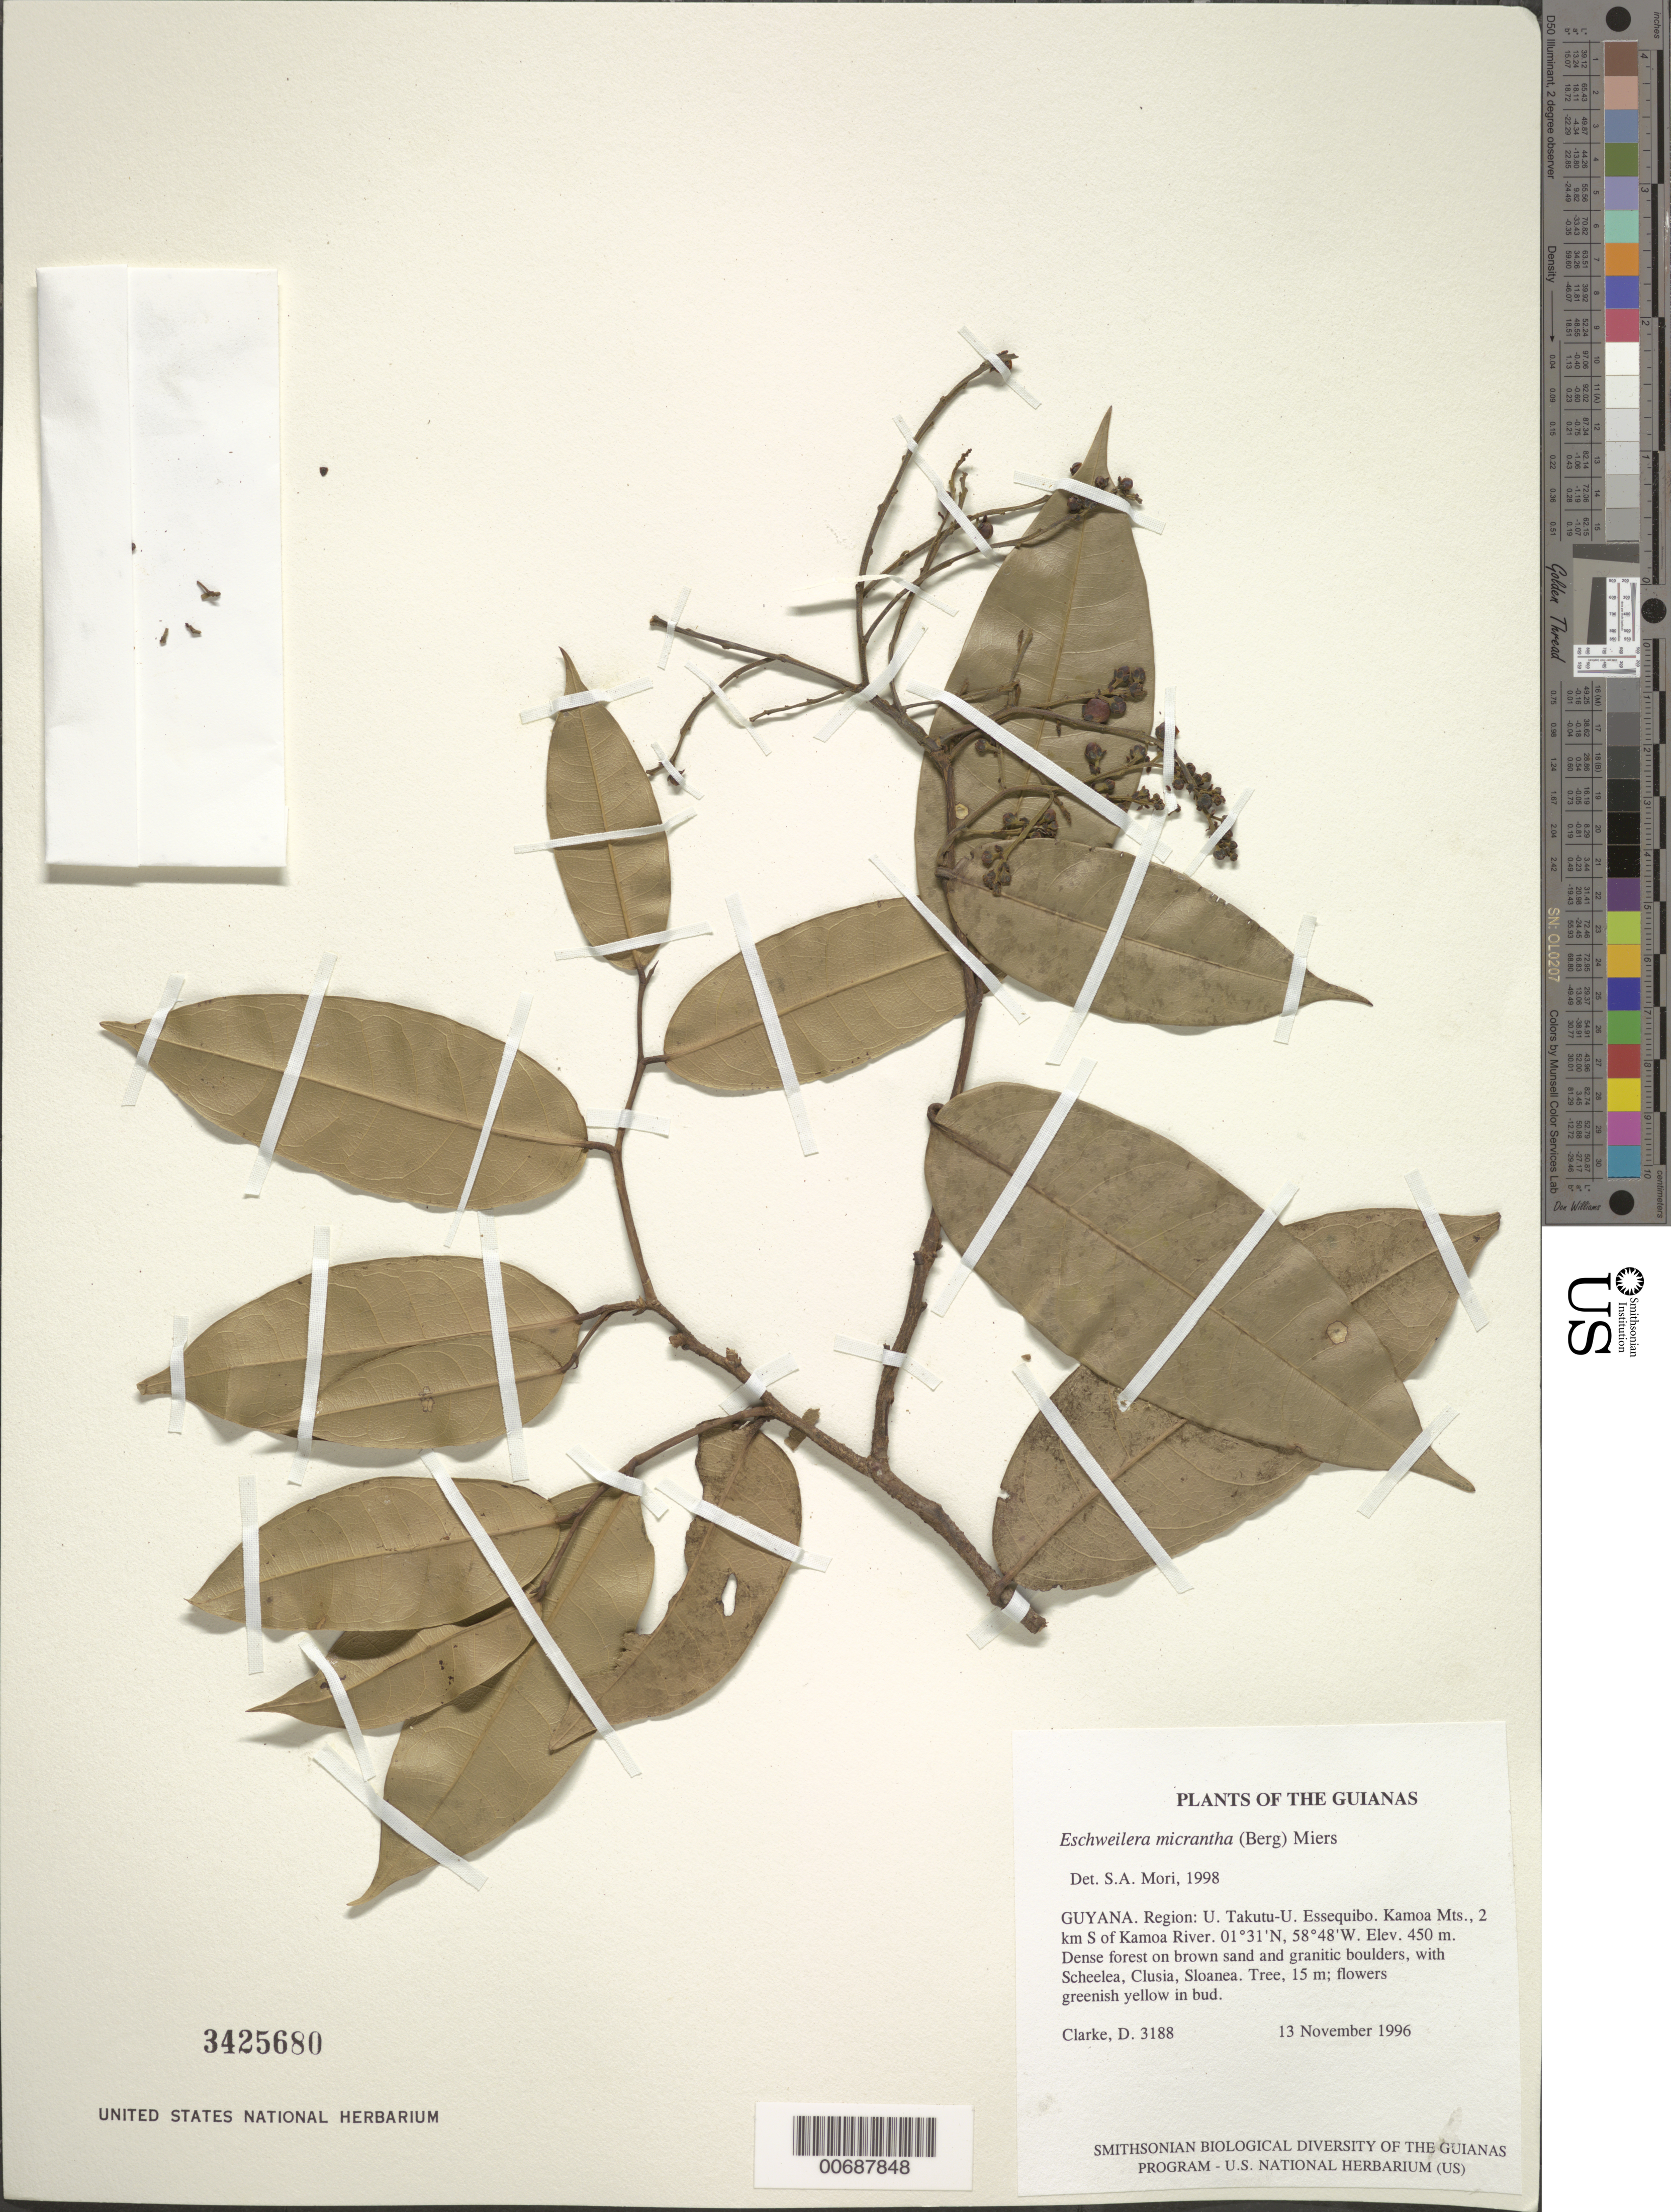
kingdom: Plantae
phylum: Tracheophyta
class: Magnoliopsida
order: Ericales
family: Lecythidaceae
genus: Eschweilera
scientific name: Eschweilera micrantha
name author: (O. Berg) Miers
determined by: Mori, Scott A.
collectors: H. D. Clarke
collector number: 3188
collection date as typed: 13 November 1996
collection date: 1996-11-13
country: Guyana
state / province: U. Takutu-U. Essequibo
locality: Kamoa Mts., 2 km S of Kamoa River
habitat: Dense forest on brown sand and granitic boulders, with Scheelea, Clusia, Sloanea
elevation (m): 450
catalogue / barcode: US 3425680